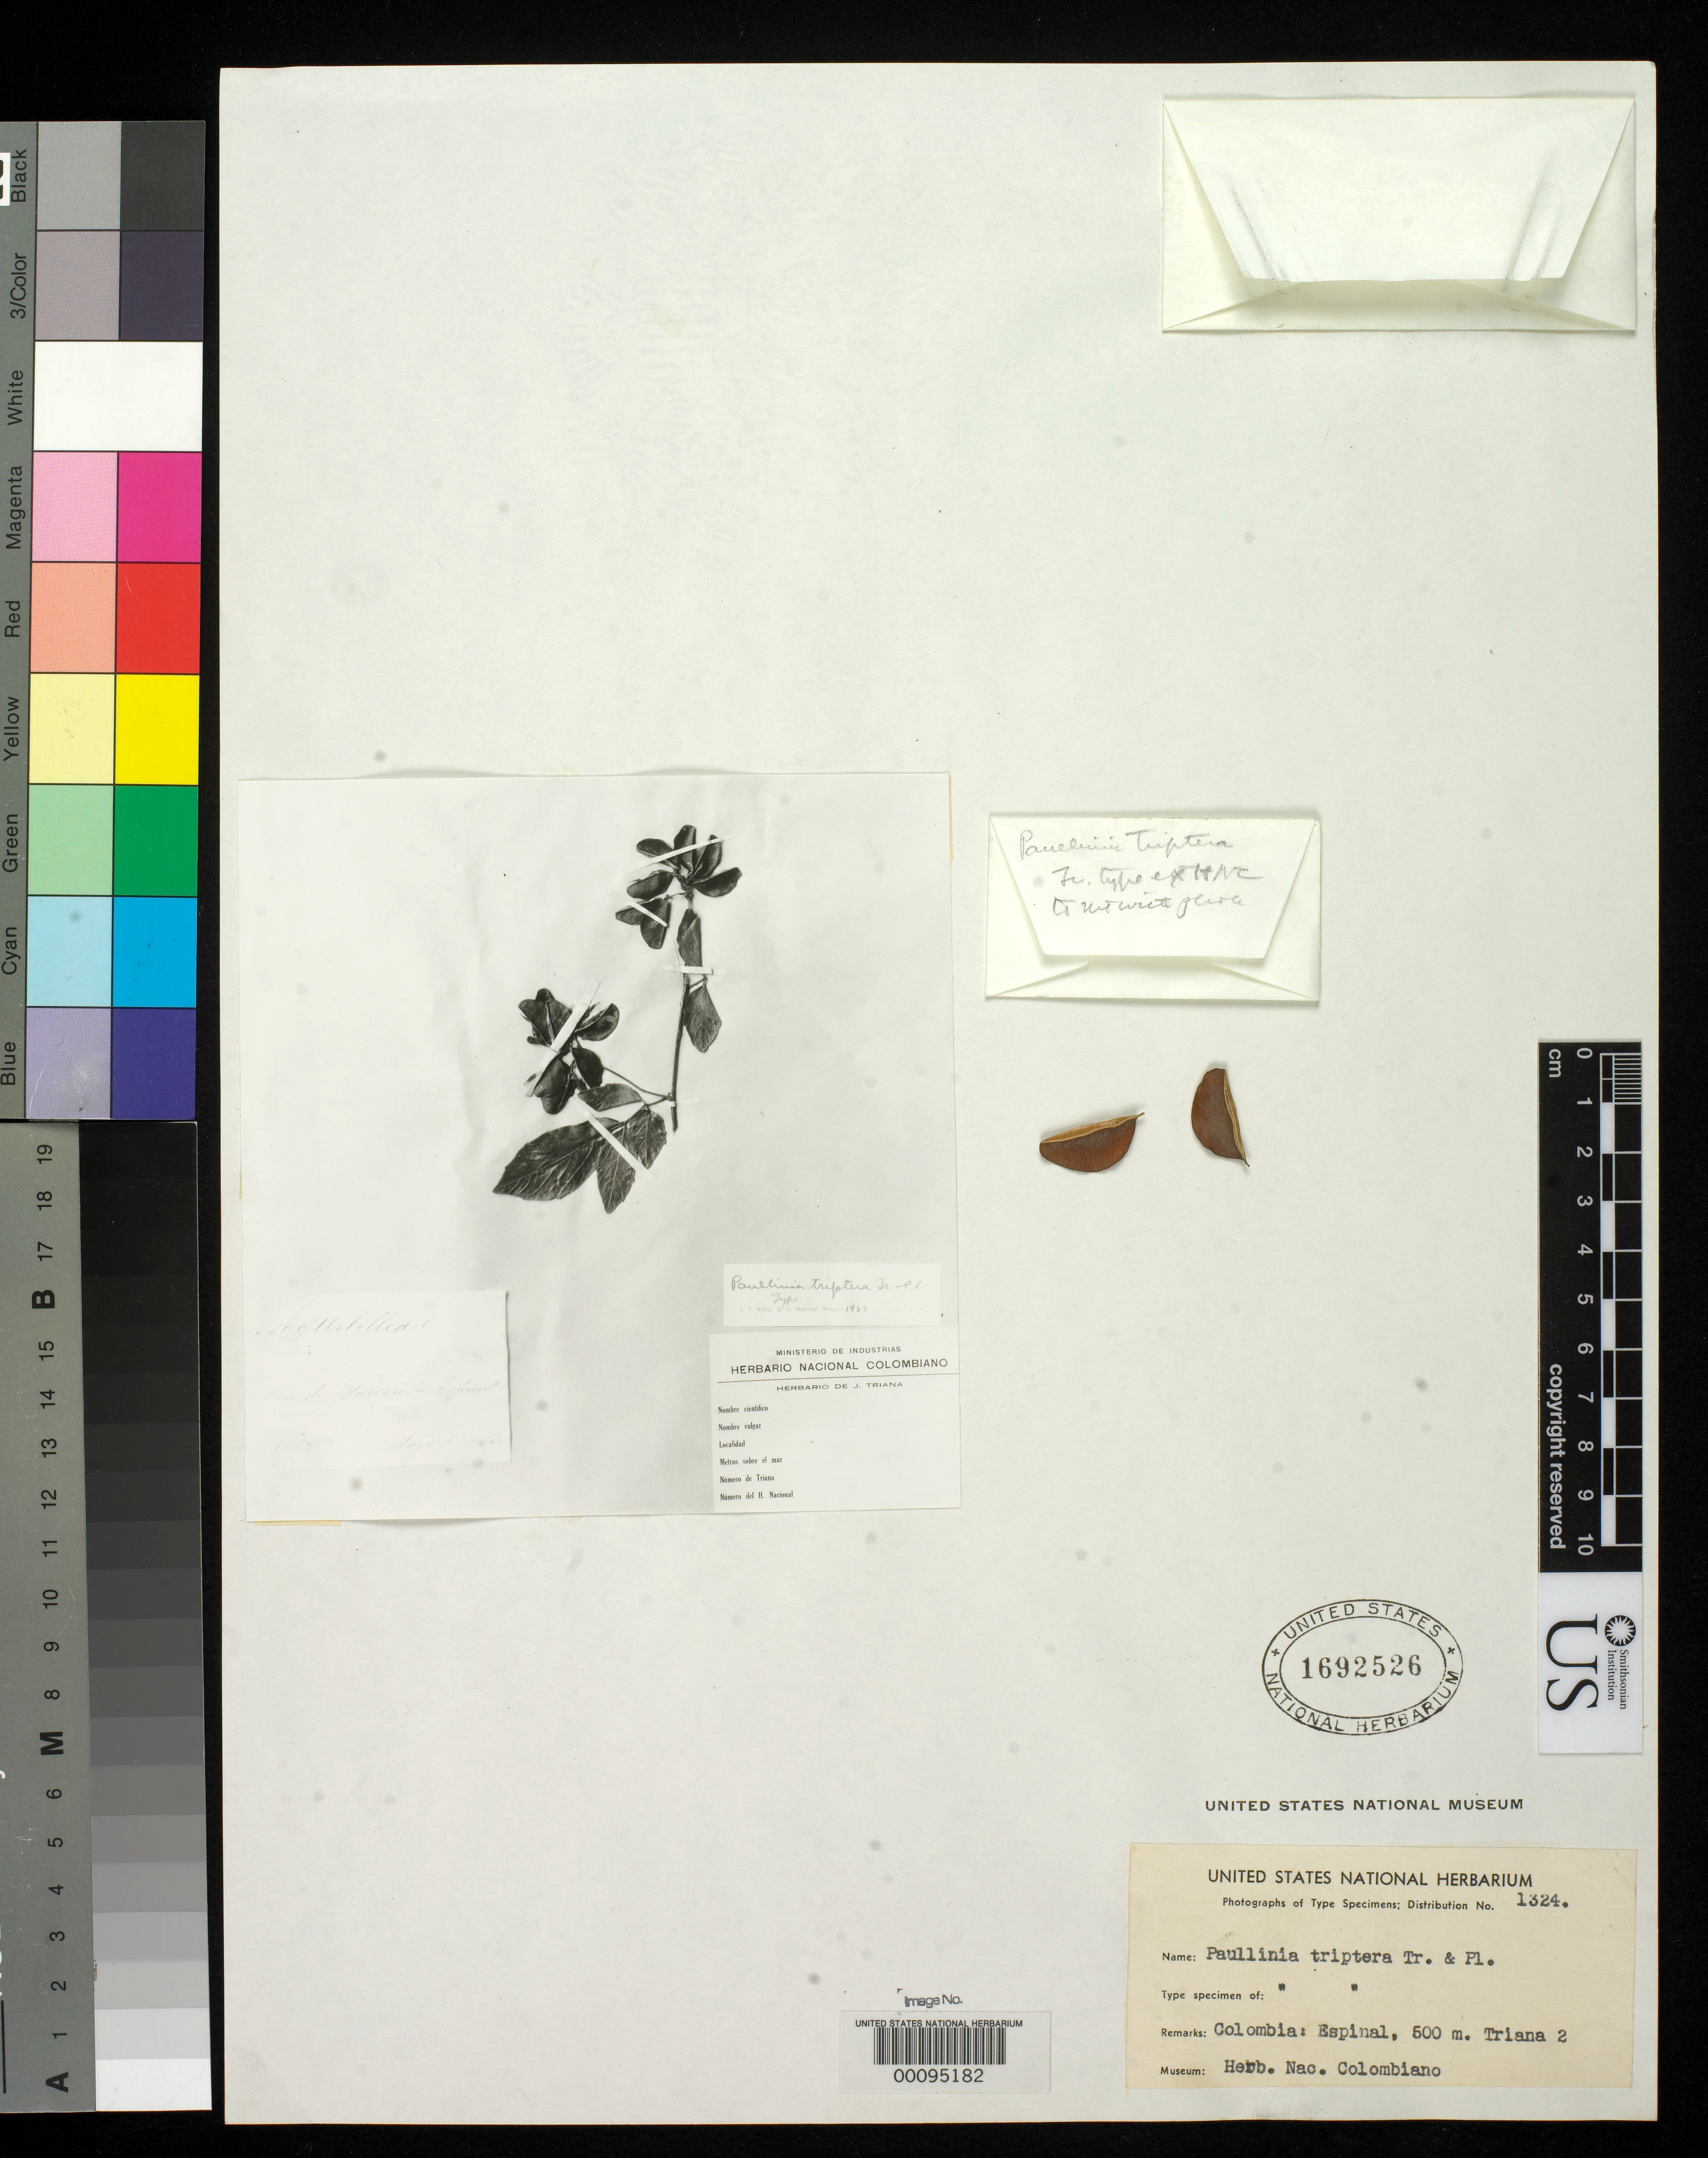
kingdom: Plantae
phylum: Tracheophyta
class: Magnoliopsida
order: Sapindales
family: Sapindaceae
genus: Paullinia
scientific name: Paullinia triptera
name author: Triana & Planch.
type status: Type Material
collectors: J. J. Triana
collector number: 2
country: Colombia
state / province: Tolima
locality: Espinal.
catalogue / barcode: US 1692526